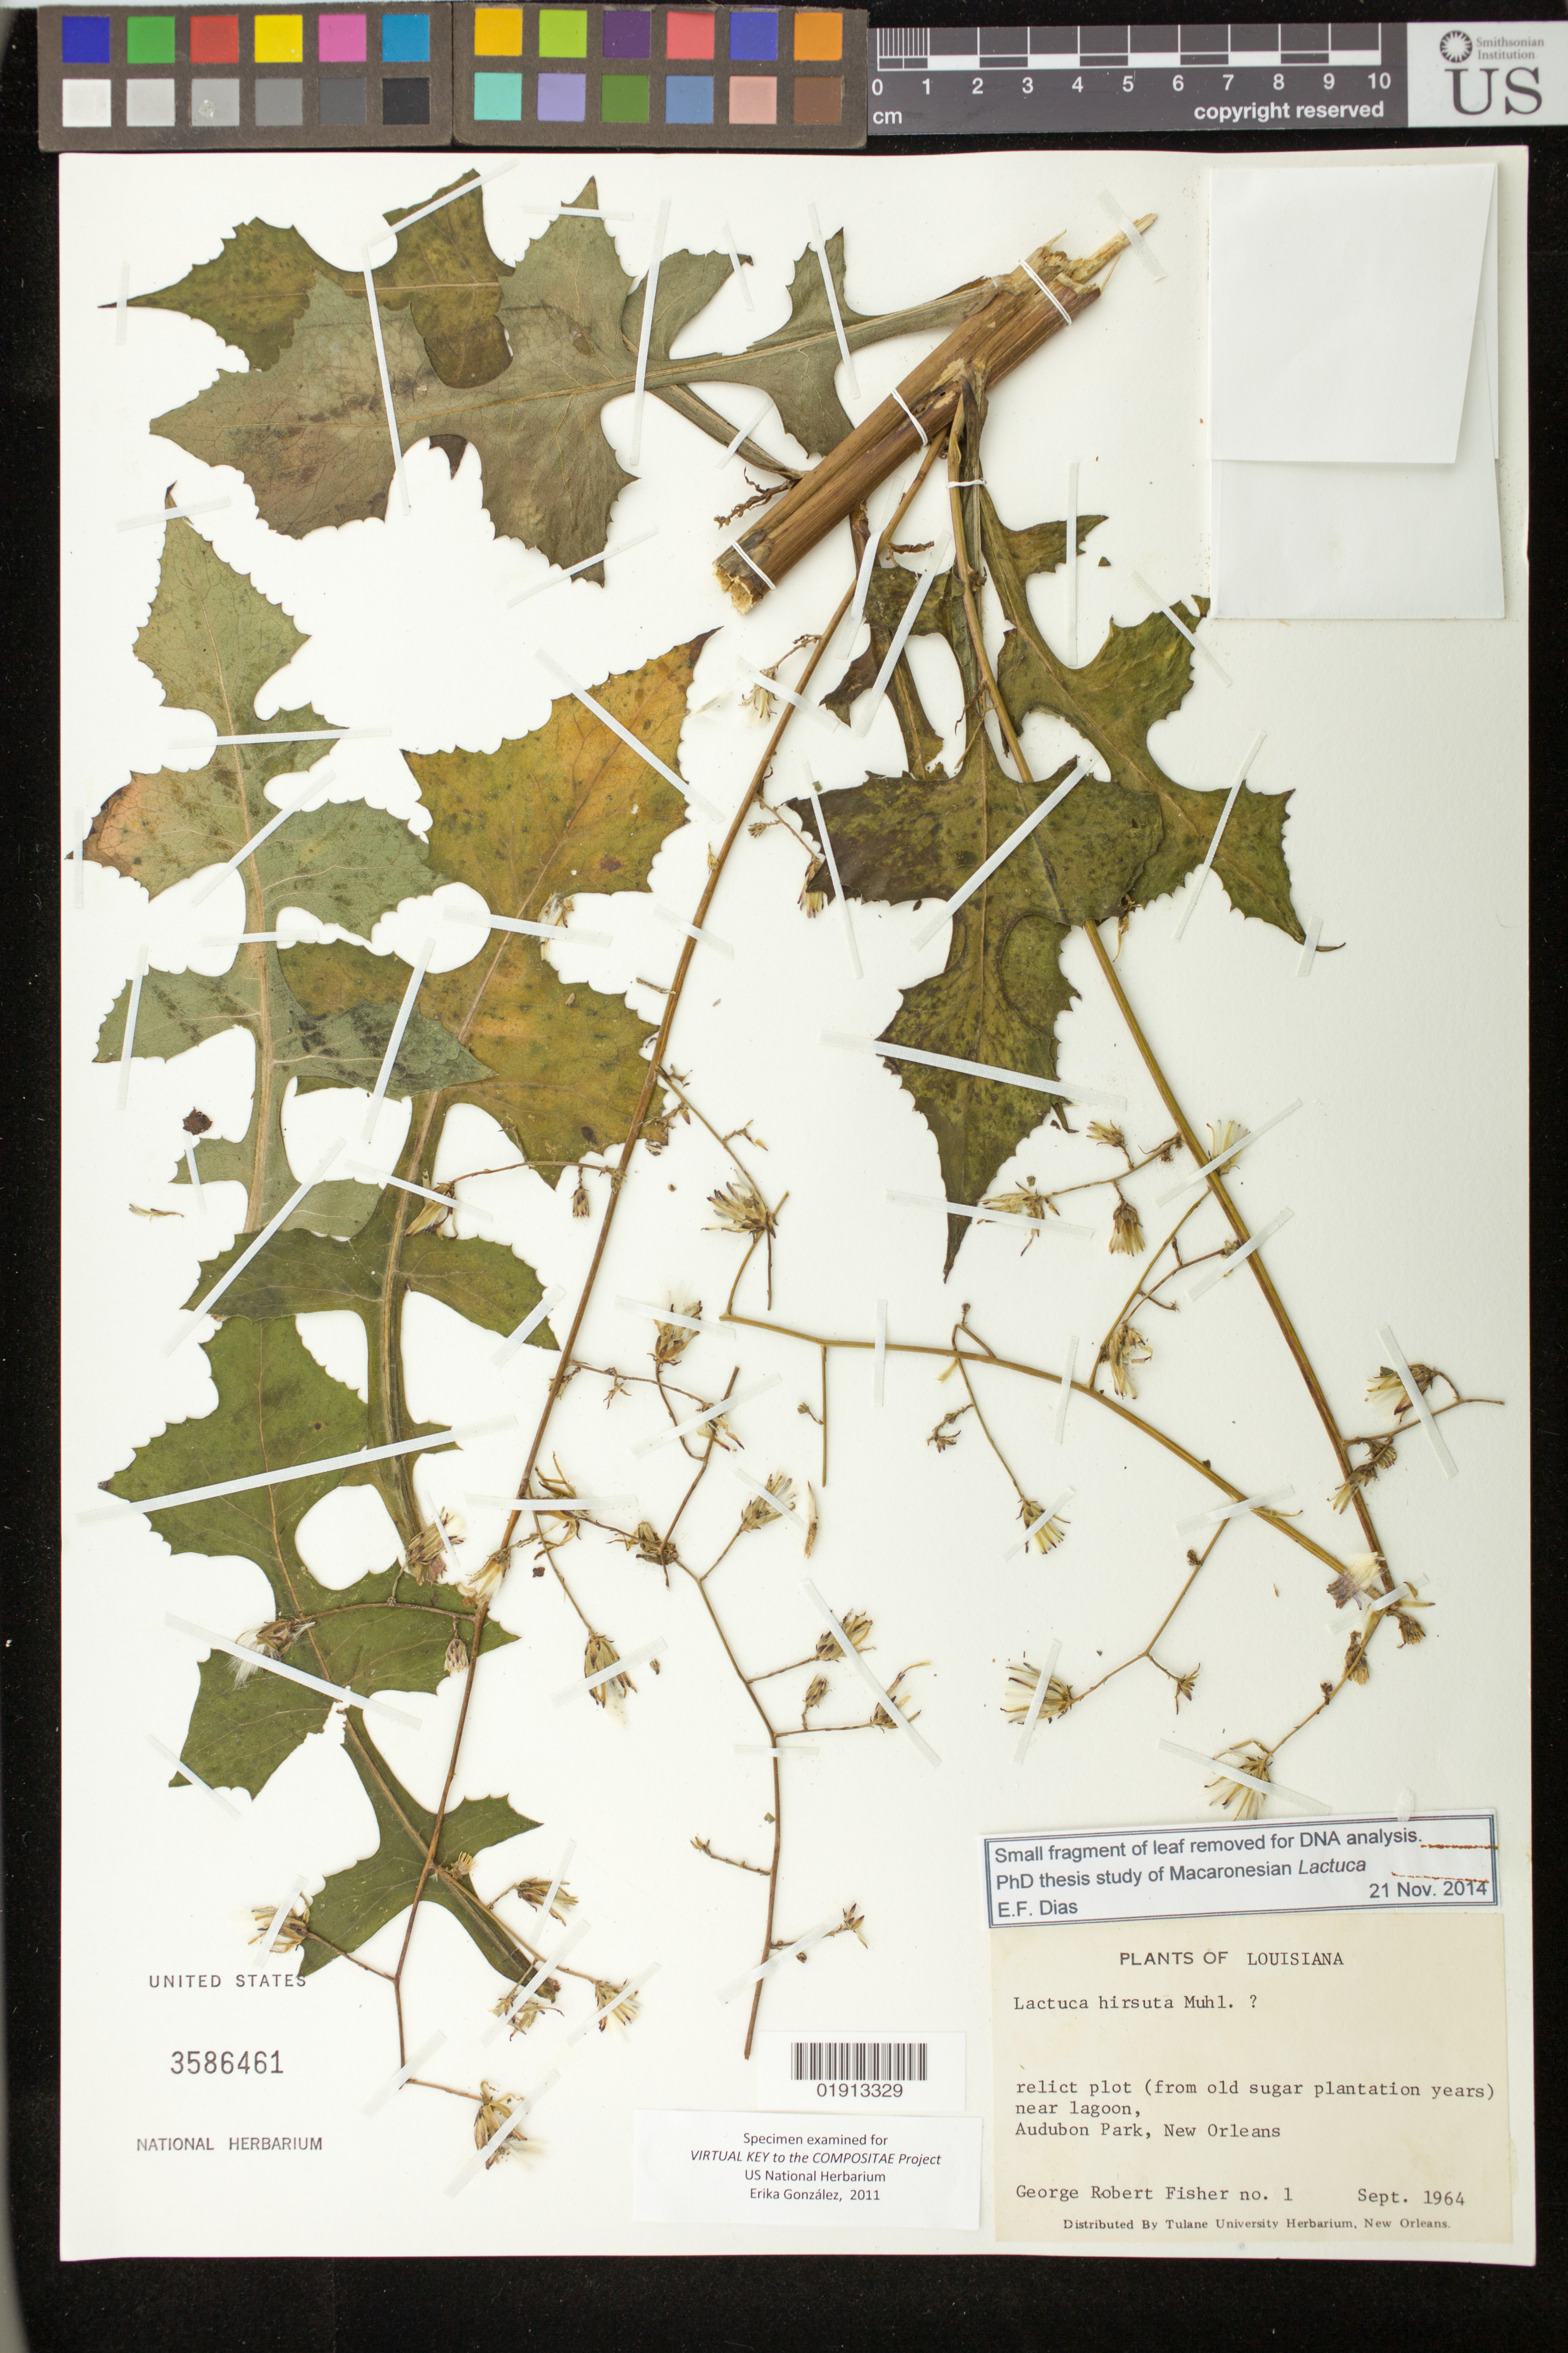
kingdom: Plantae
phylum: Tracheophyta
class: Magnoliopsida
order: Asterales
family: Asteraceae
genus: Lactuca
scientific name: Lactuca hirsuta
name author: Muhl. ex Nutt.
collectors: G. R. Fisher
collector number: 1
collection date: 1964-09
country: United States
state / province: Louisiana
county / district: Orleans Parish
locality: Audubon Park, New Orleans, relict plot (from old sugar plantation years) near lagoon.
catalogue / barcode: US 3586461